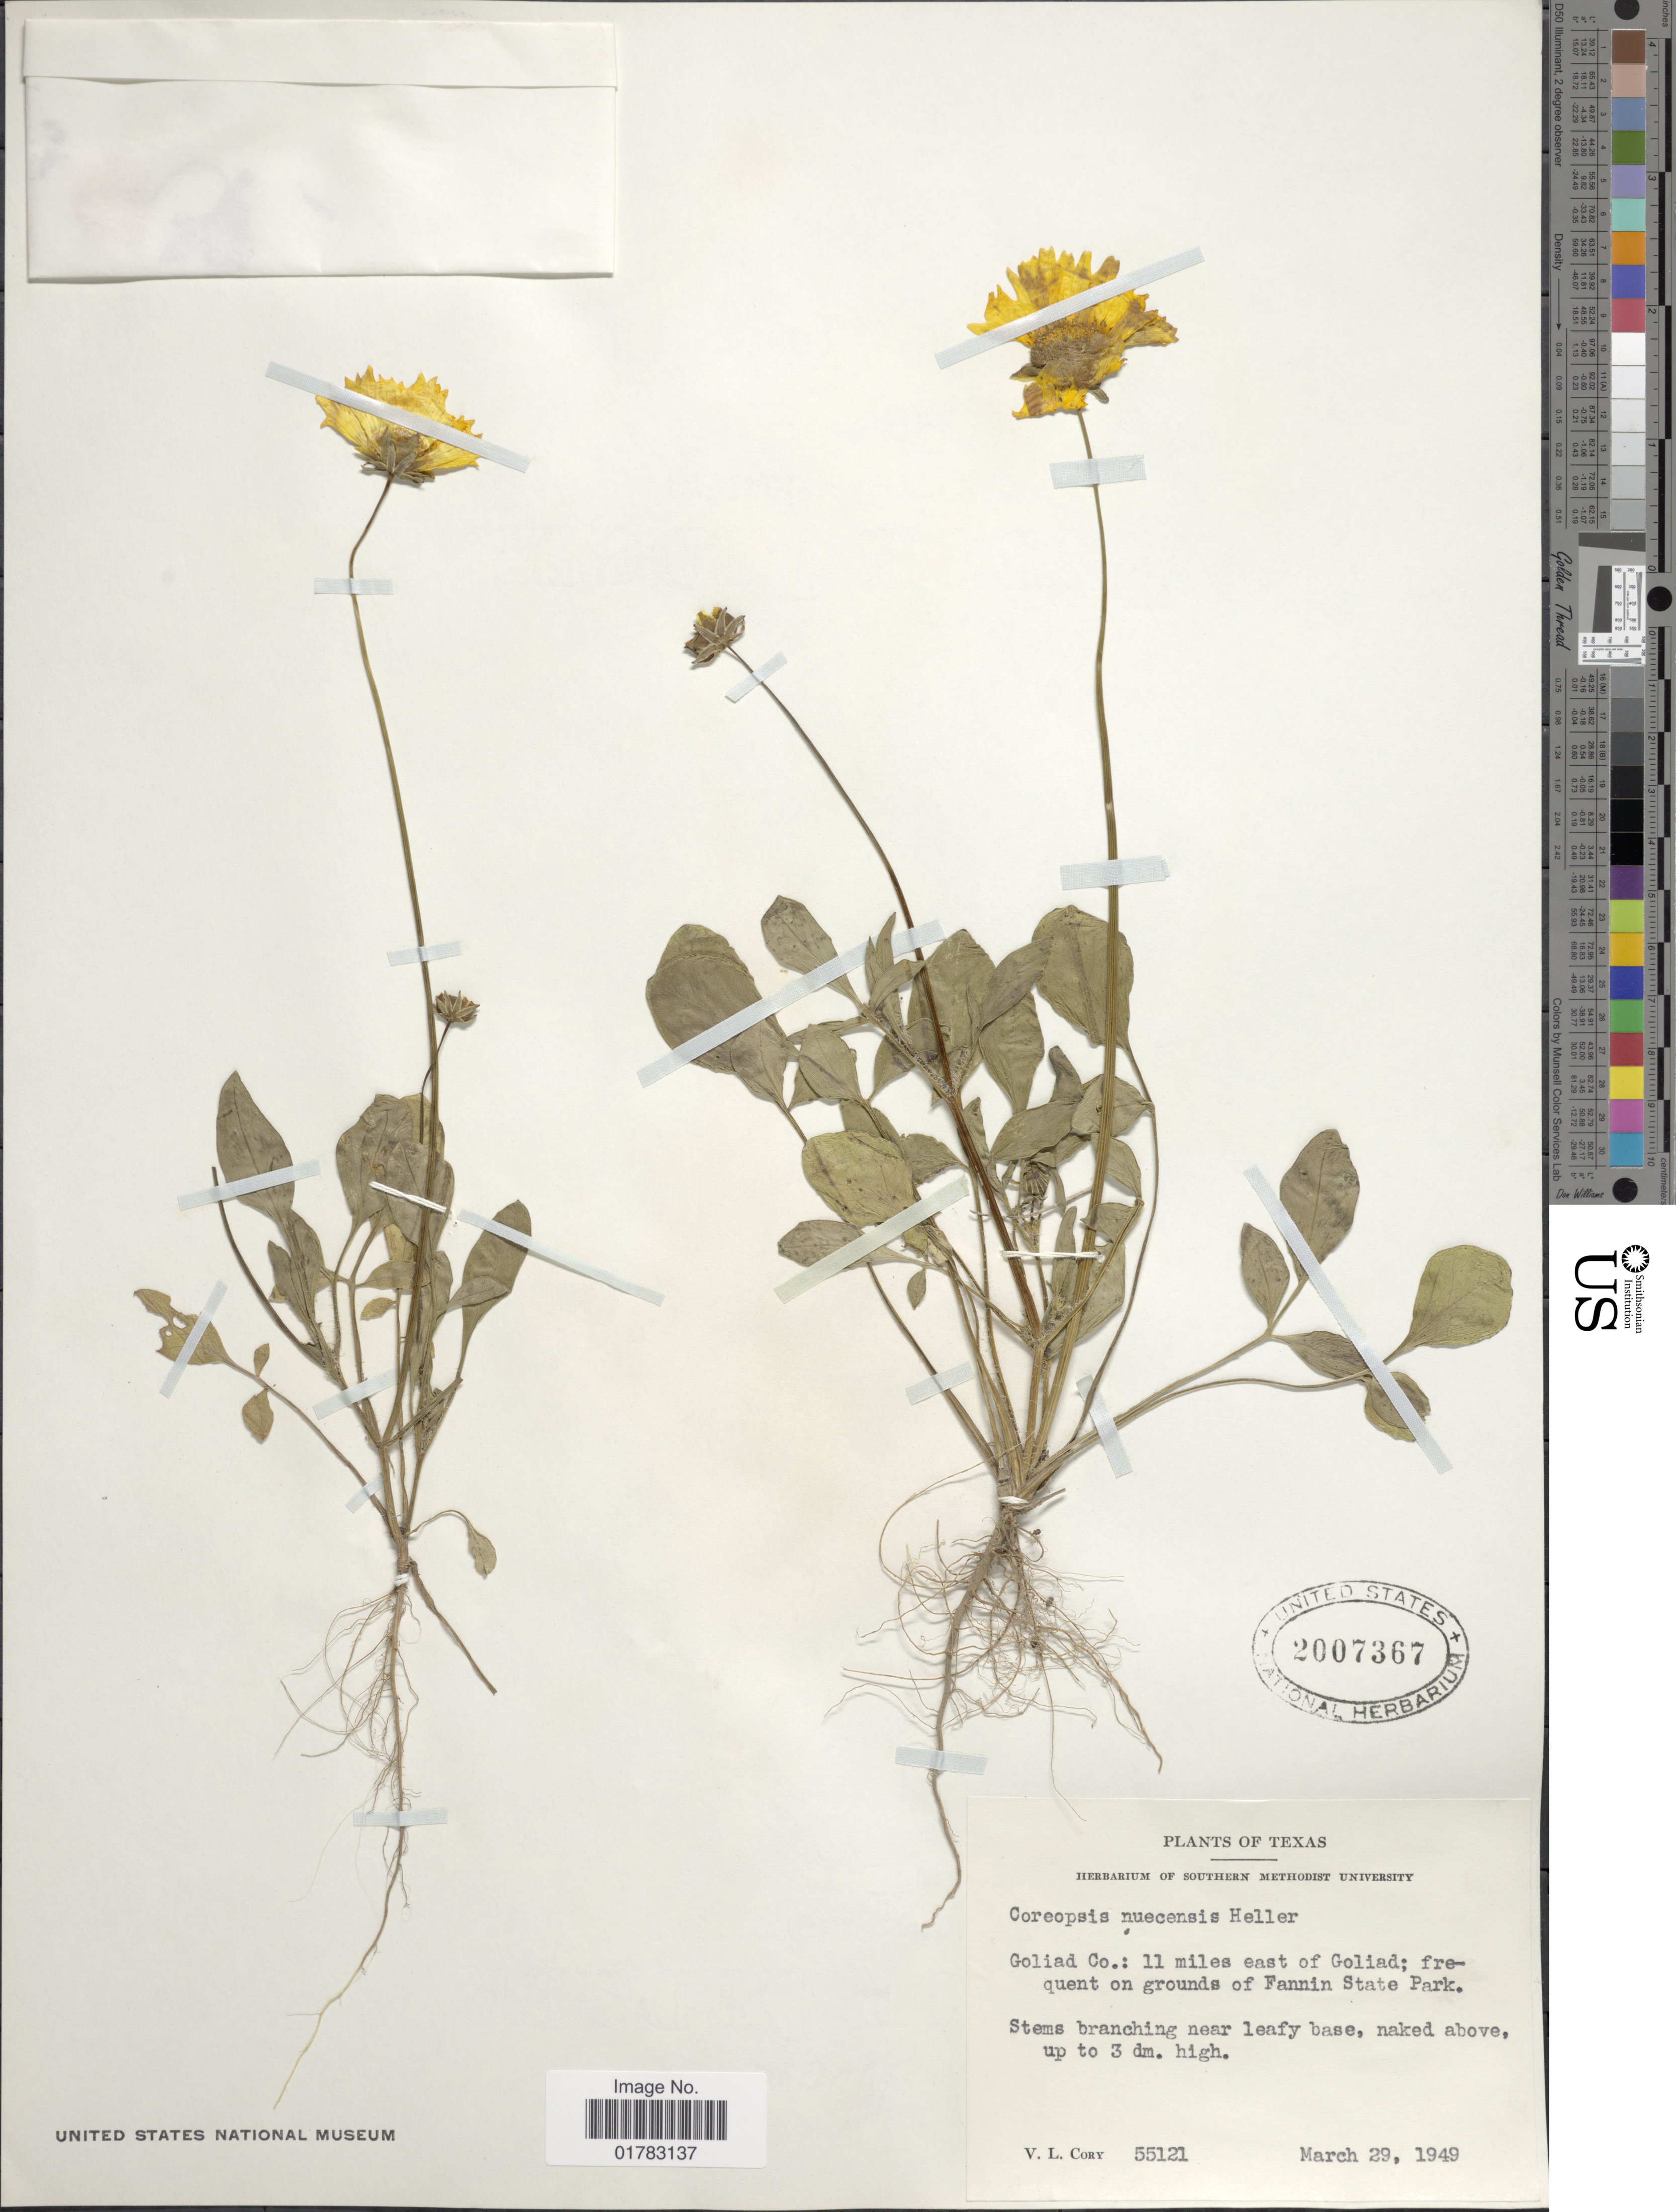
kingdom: Plantae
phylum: Tracheophyta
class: Magnoliopsida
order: Asterales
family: Asteraceae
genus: Coreopsis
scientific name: Coreopsis nuecensis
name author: A. Heller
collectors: V. Cory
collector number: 55121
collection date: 1949-03-29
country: United States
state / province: Texas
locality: Goliad Co.: 11 miles east of Goliad, frequent on grounds of Fannin State Park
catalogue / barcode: US 2007367